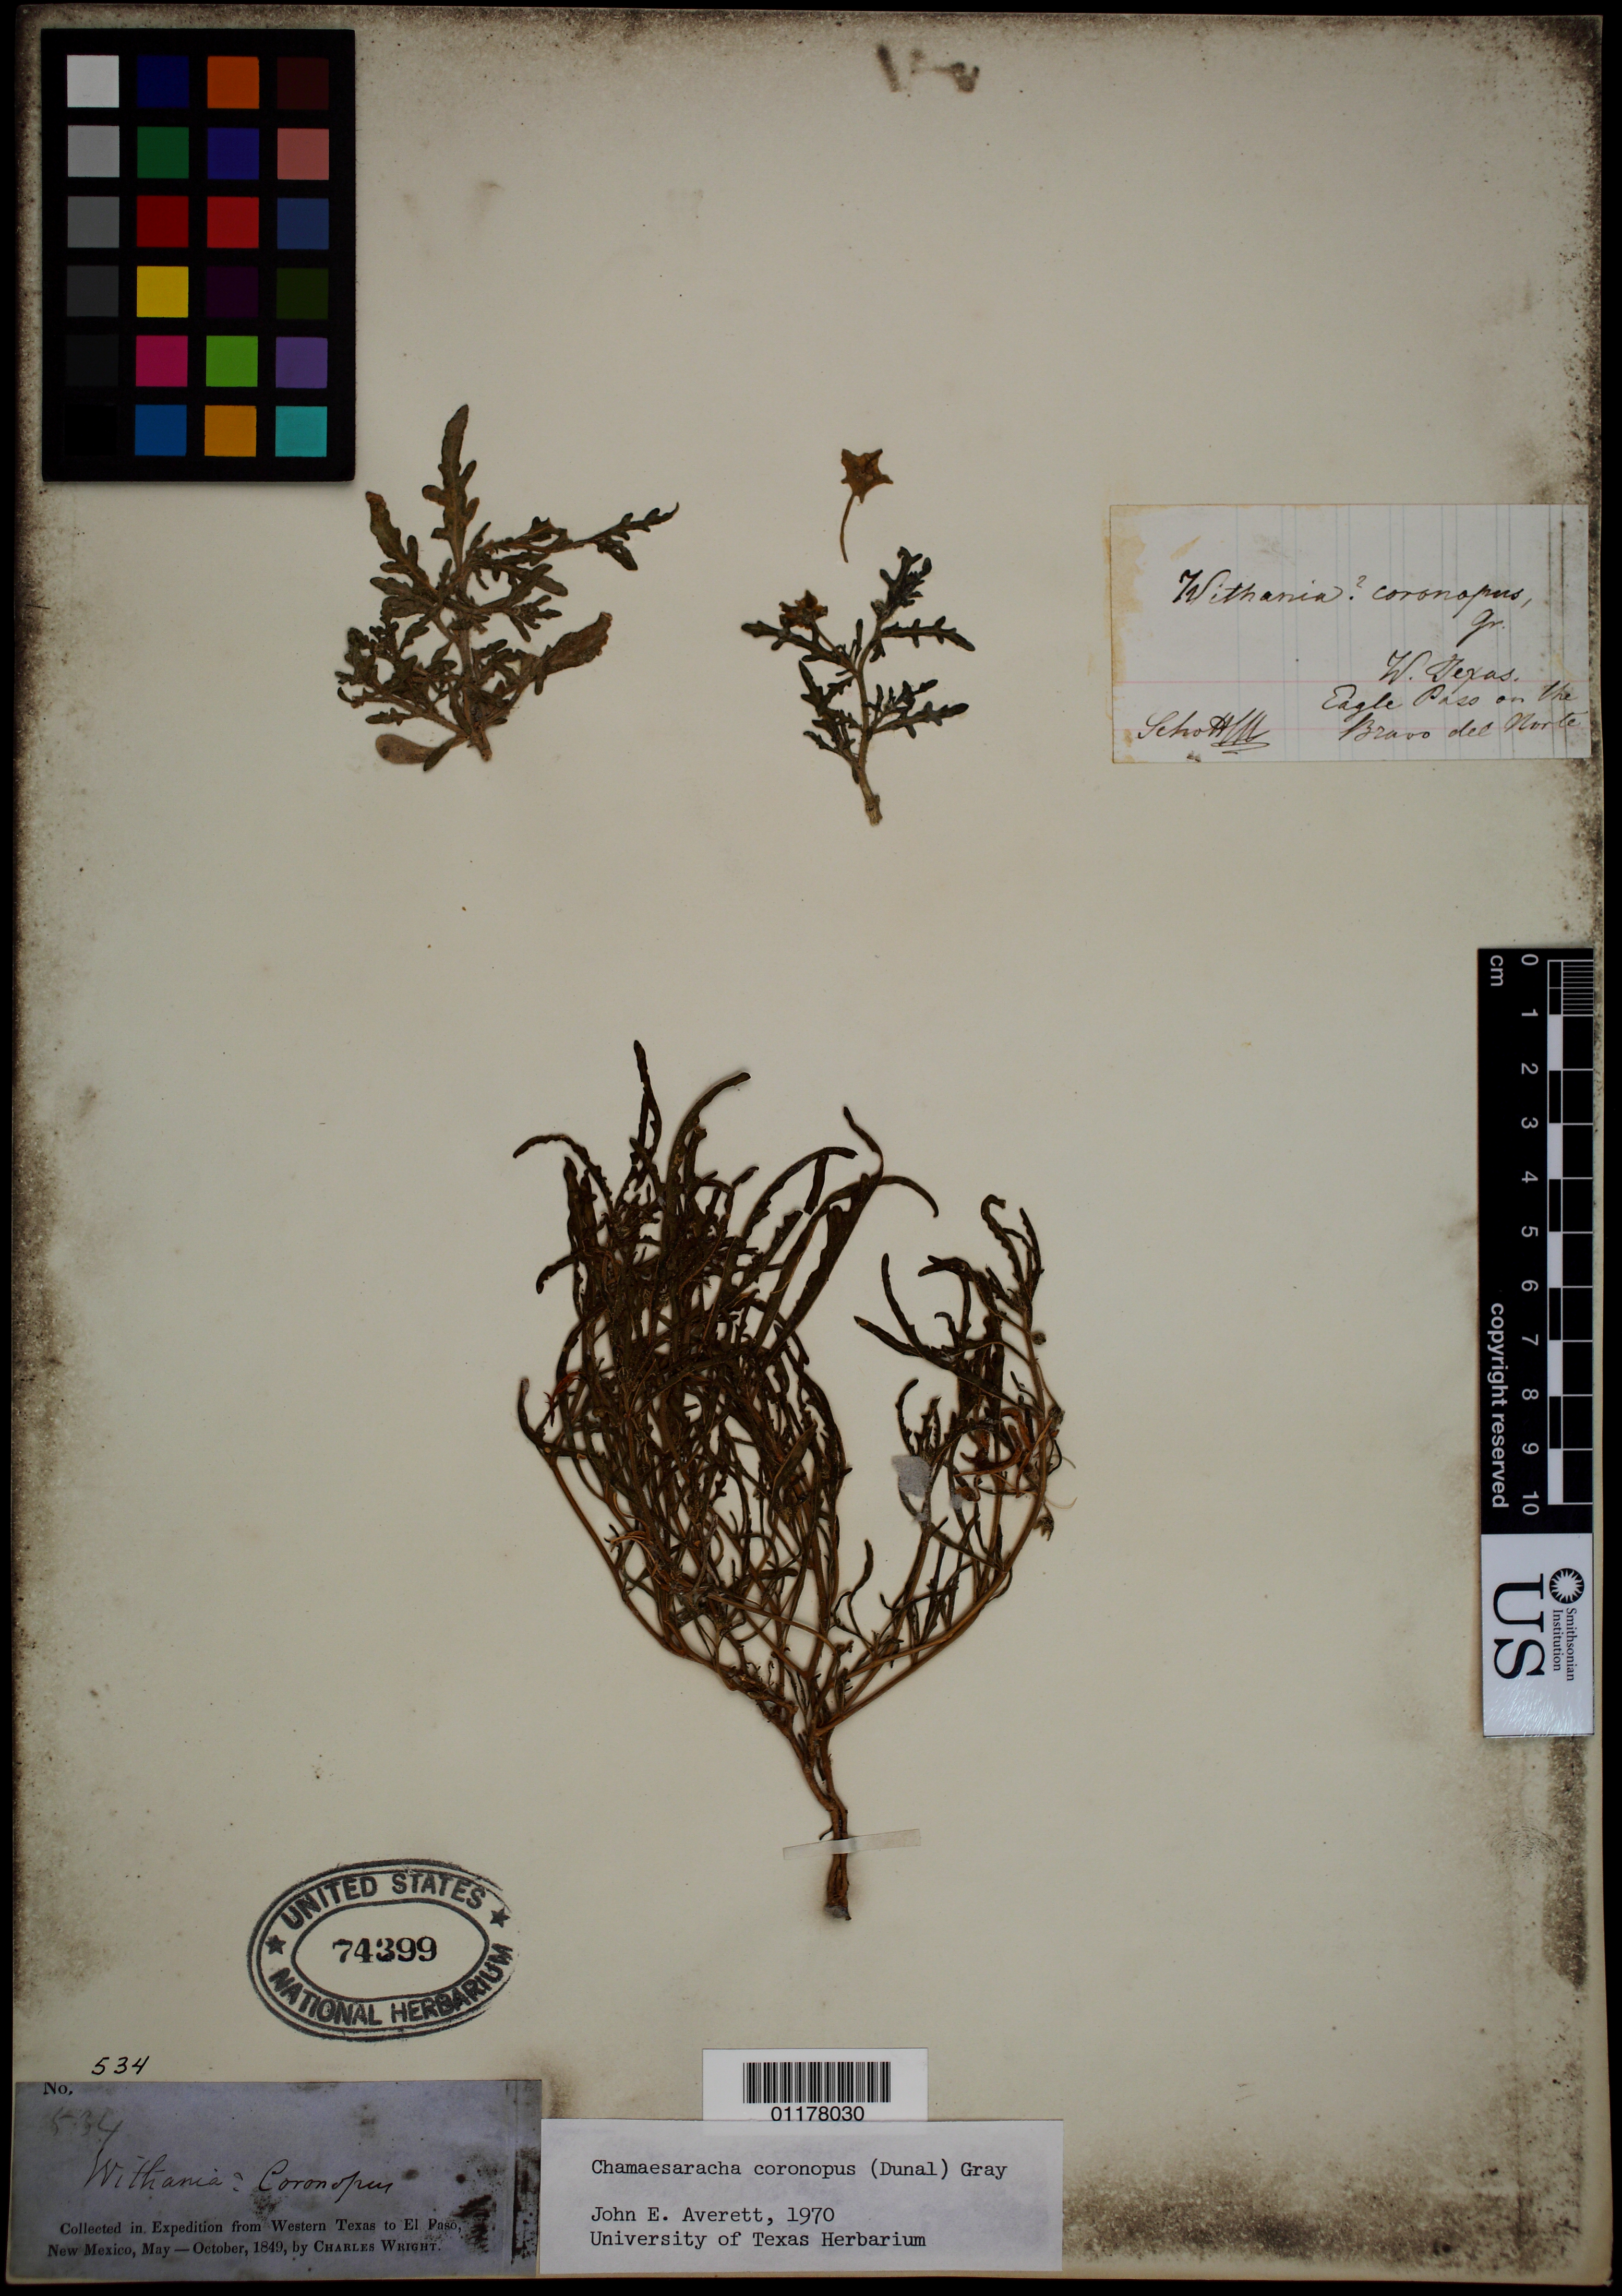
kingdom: Plantae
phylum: Tracheophyta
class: Magnoliopsida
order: Solanales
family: Solanaceae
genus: Chamaesaracha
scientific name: Chamaesaracha coronopus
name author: (Dunal) A. Gray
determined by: Averett, J. E., (GAS)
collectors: C. Wright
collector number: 534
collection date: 1849-05/1849-10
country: United States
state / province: New Mexico / Texas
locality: from Western Texas to El Paso, New Mexico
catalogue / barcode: US 74399